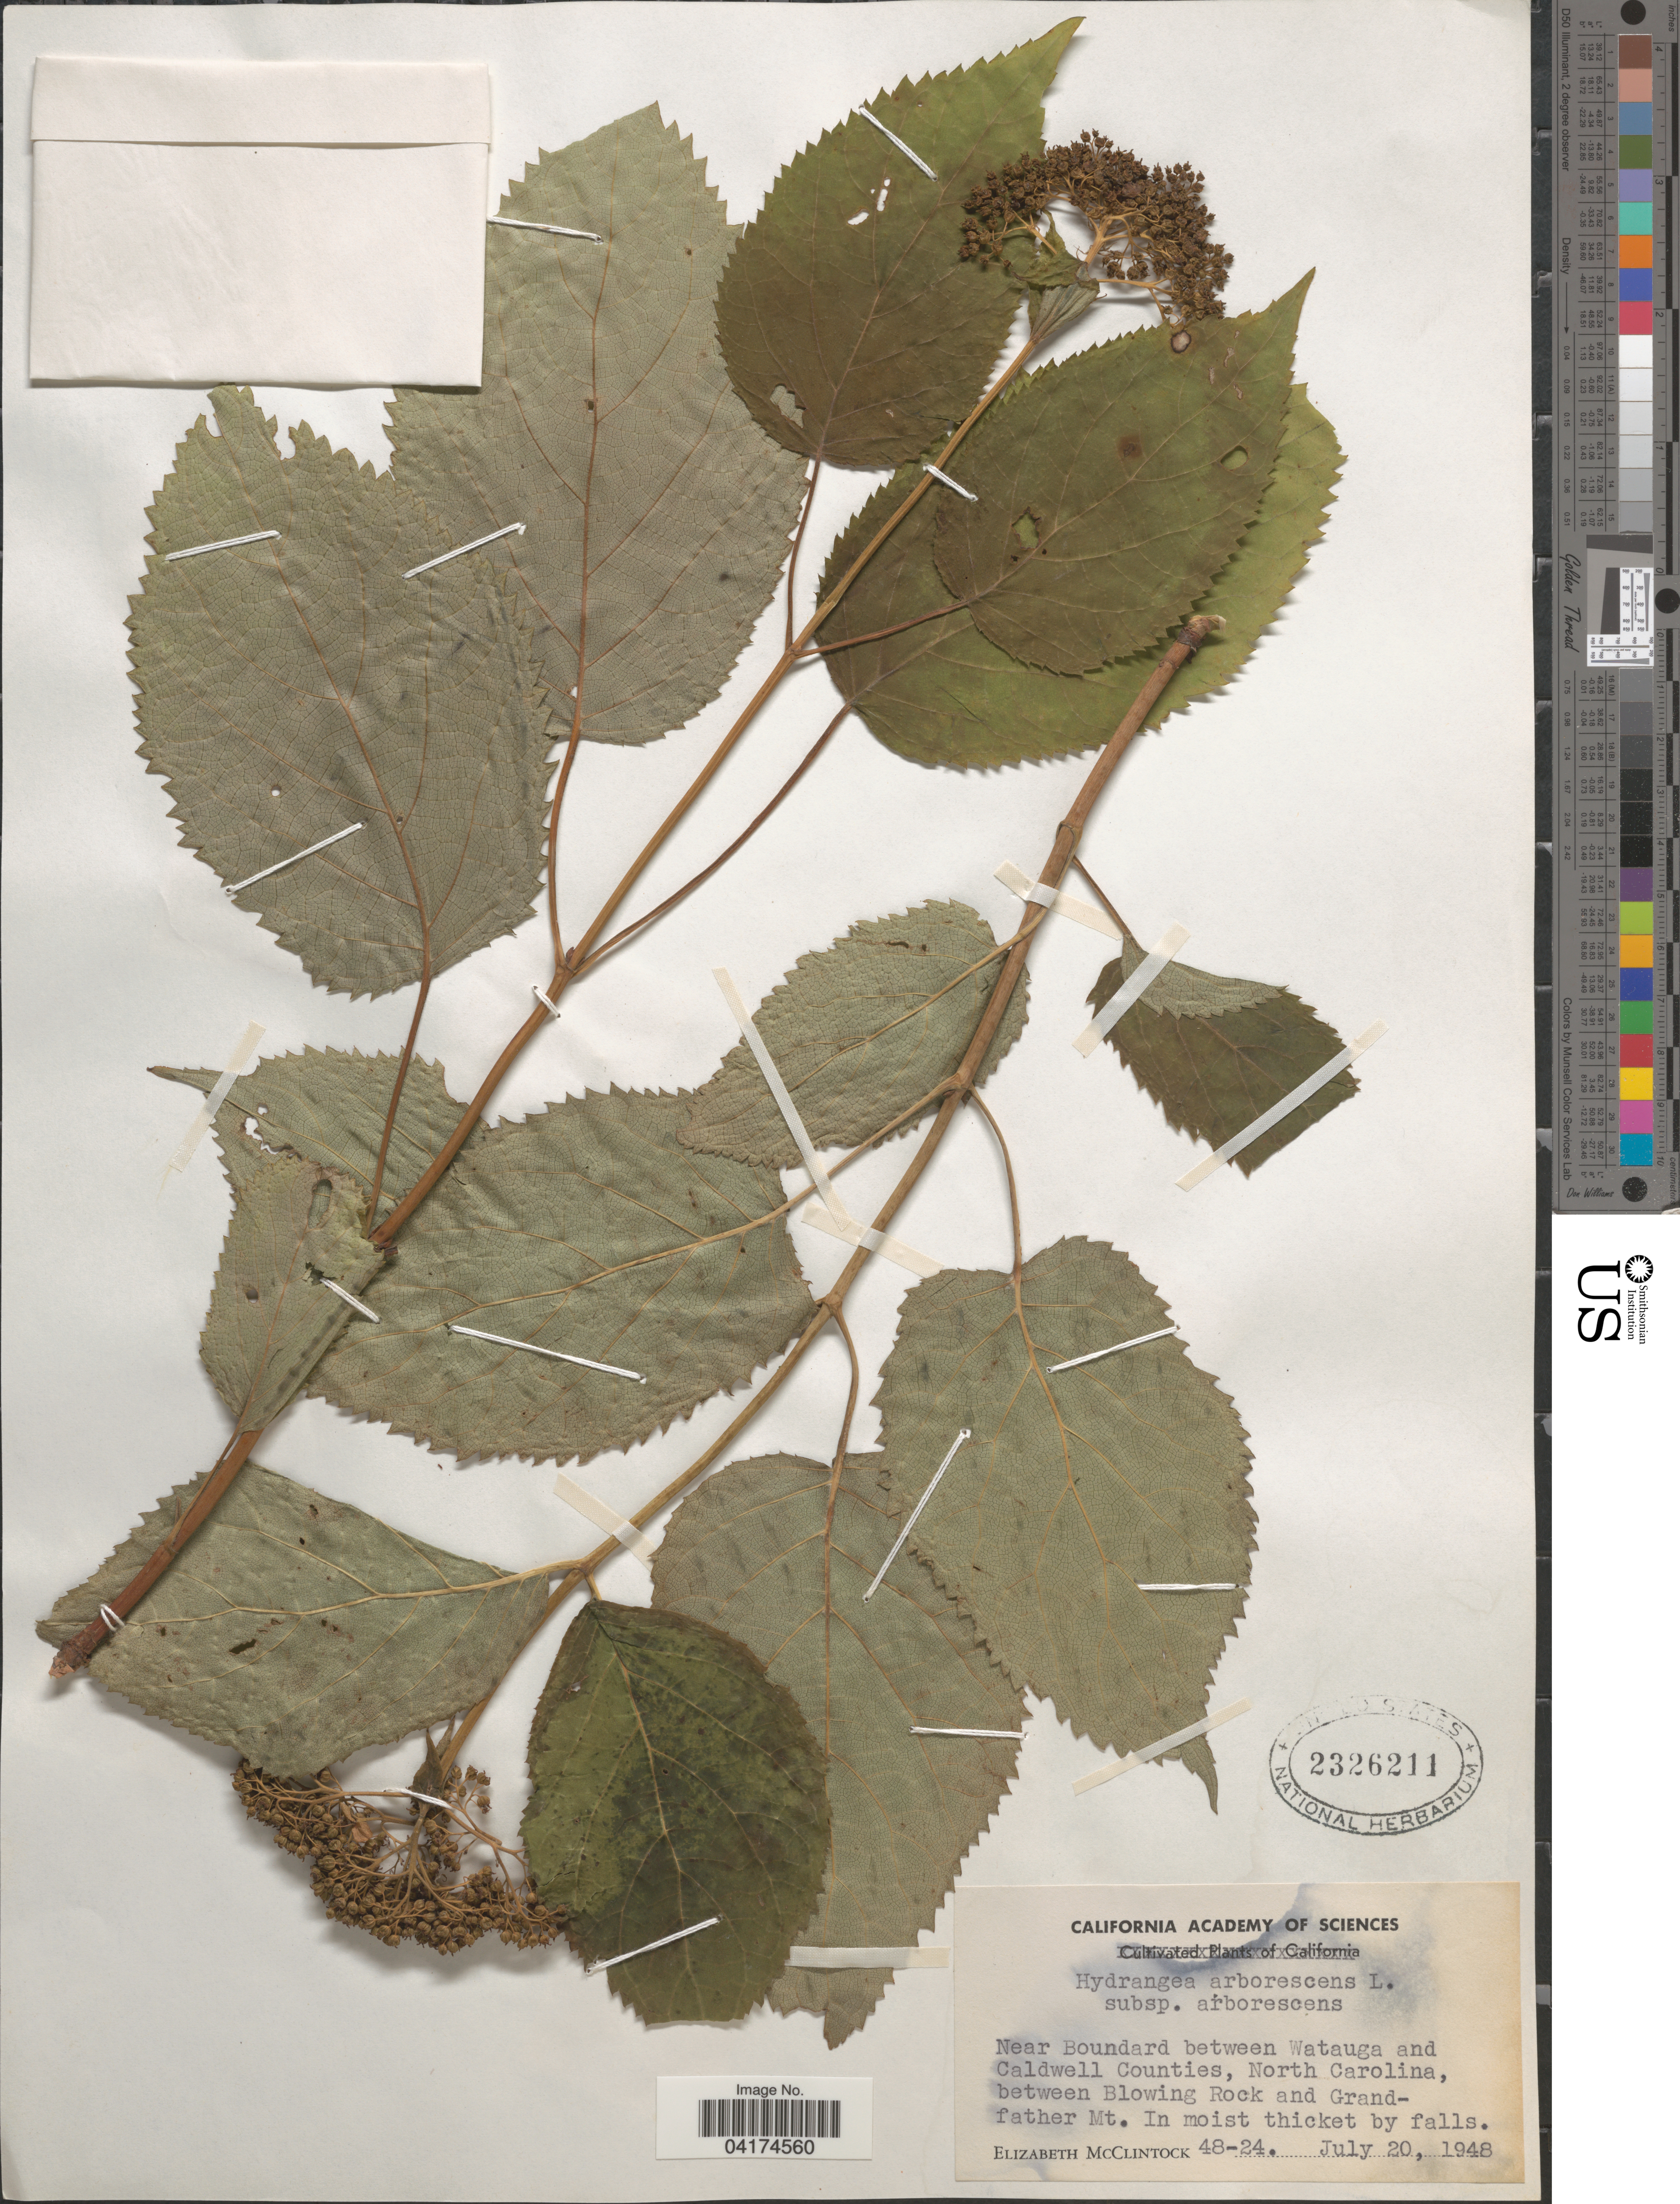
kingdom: Plantae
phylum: Tracheophyta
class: Magnoliopsida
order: Cornales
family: Hydrangeaceae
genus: Hydrangea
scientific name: Hydrangea arborescens subsp. arborescens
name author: L.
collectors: E. McClintock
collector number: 48-24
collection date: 1948-07-20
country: United States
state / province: North Carolina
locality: Near Boundard between Watauga and Caldwell Counties, between Blowing Rock and Grandfather Mt.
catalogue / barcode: US 2326211